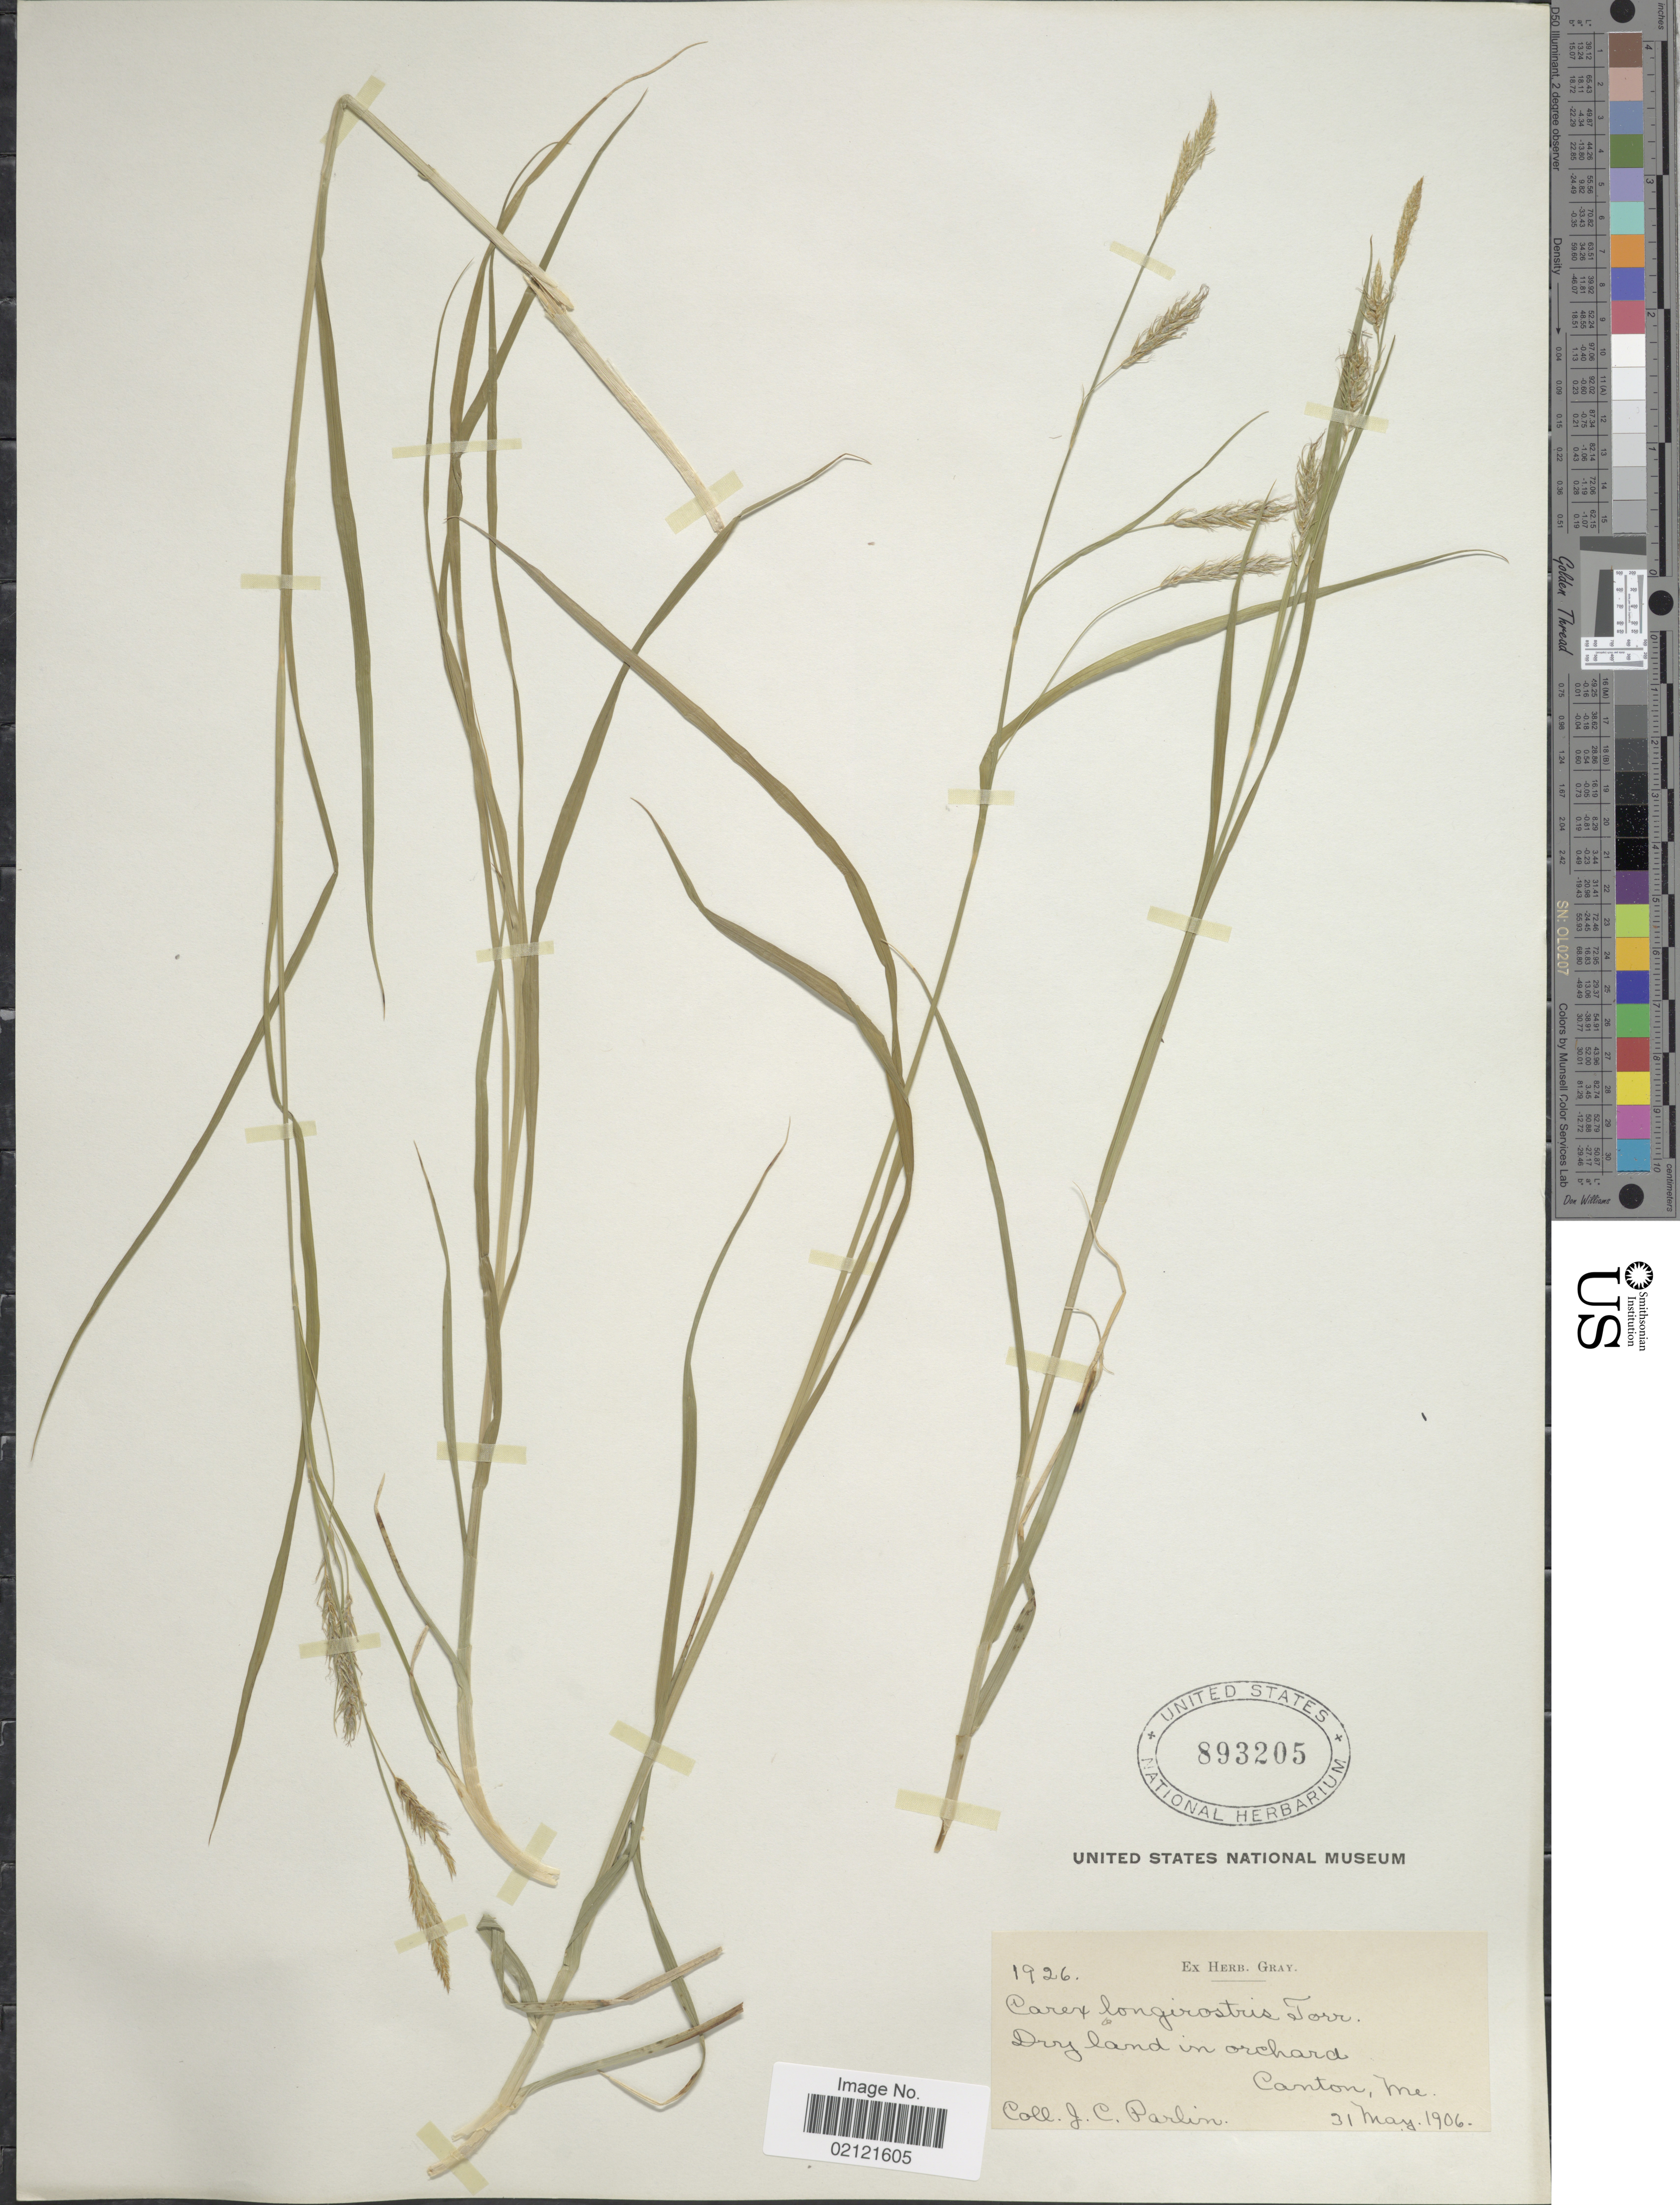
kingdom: Plantae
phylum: Tracheophyta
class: Liliopsida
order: Poales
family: Cyperaceae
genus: Carex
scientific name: Carex sprengelii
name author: Dewey ex Spreng.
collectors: J. Parlin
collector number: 1926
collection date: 1906-05-31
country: United States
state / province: Maine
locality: Canton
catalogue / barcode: US 893205